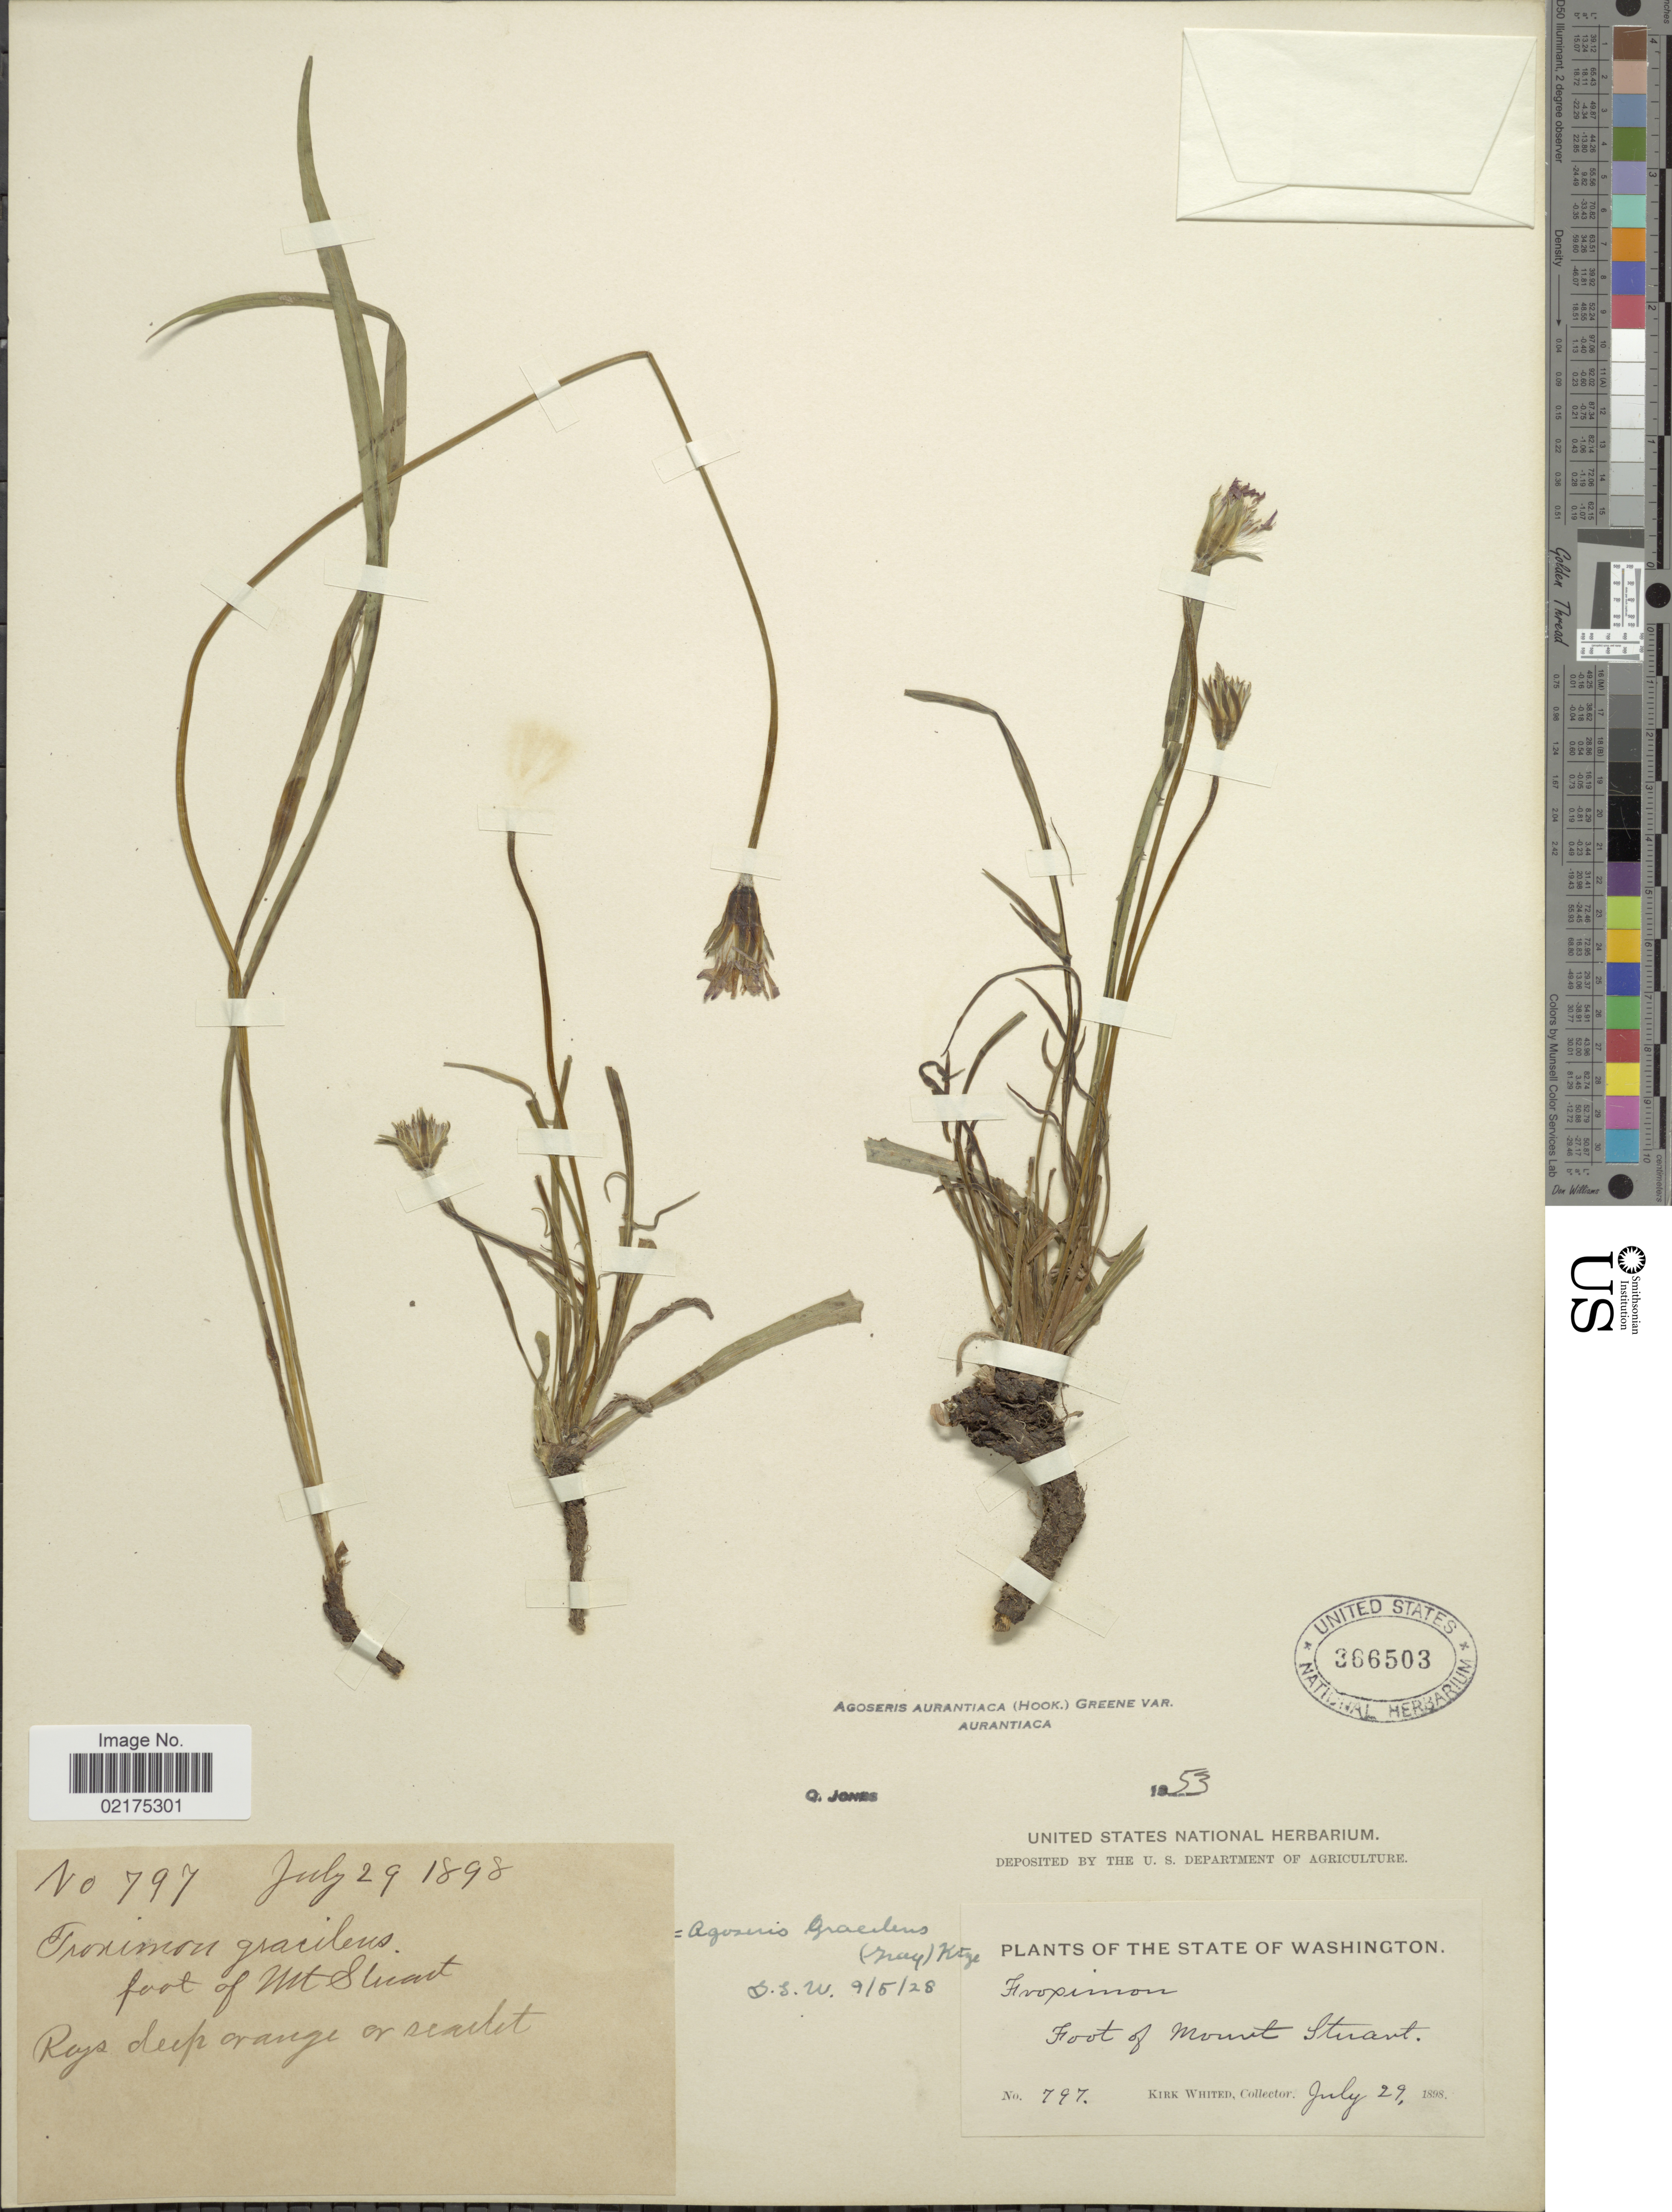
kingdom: Plantae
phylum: Tracheophyta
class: Magnoliopsida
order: Asterales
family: Asteraceae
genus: Agoseris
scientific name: Agoseris aurantiaca var. aurantiaca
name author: (Hook.) Greene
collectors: K. Whited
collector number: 797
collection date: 1898-07-29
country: United States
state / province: Washington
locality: Foot of Mount Stuart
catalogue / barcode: US 366503